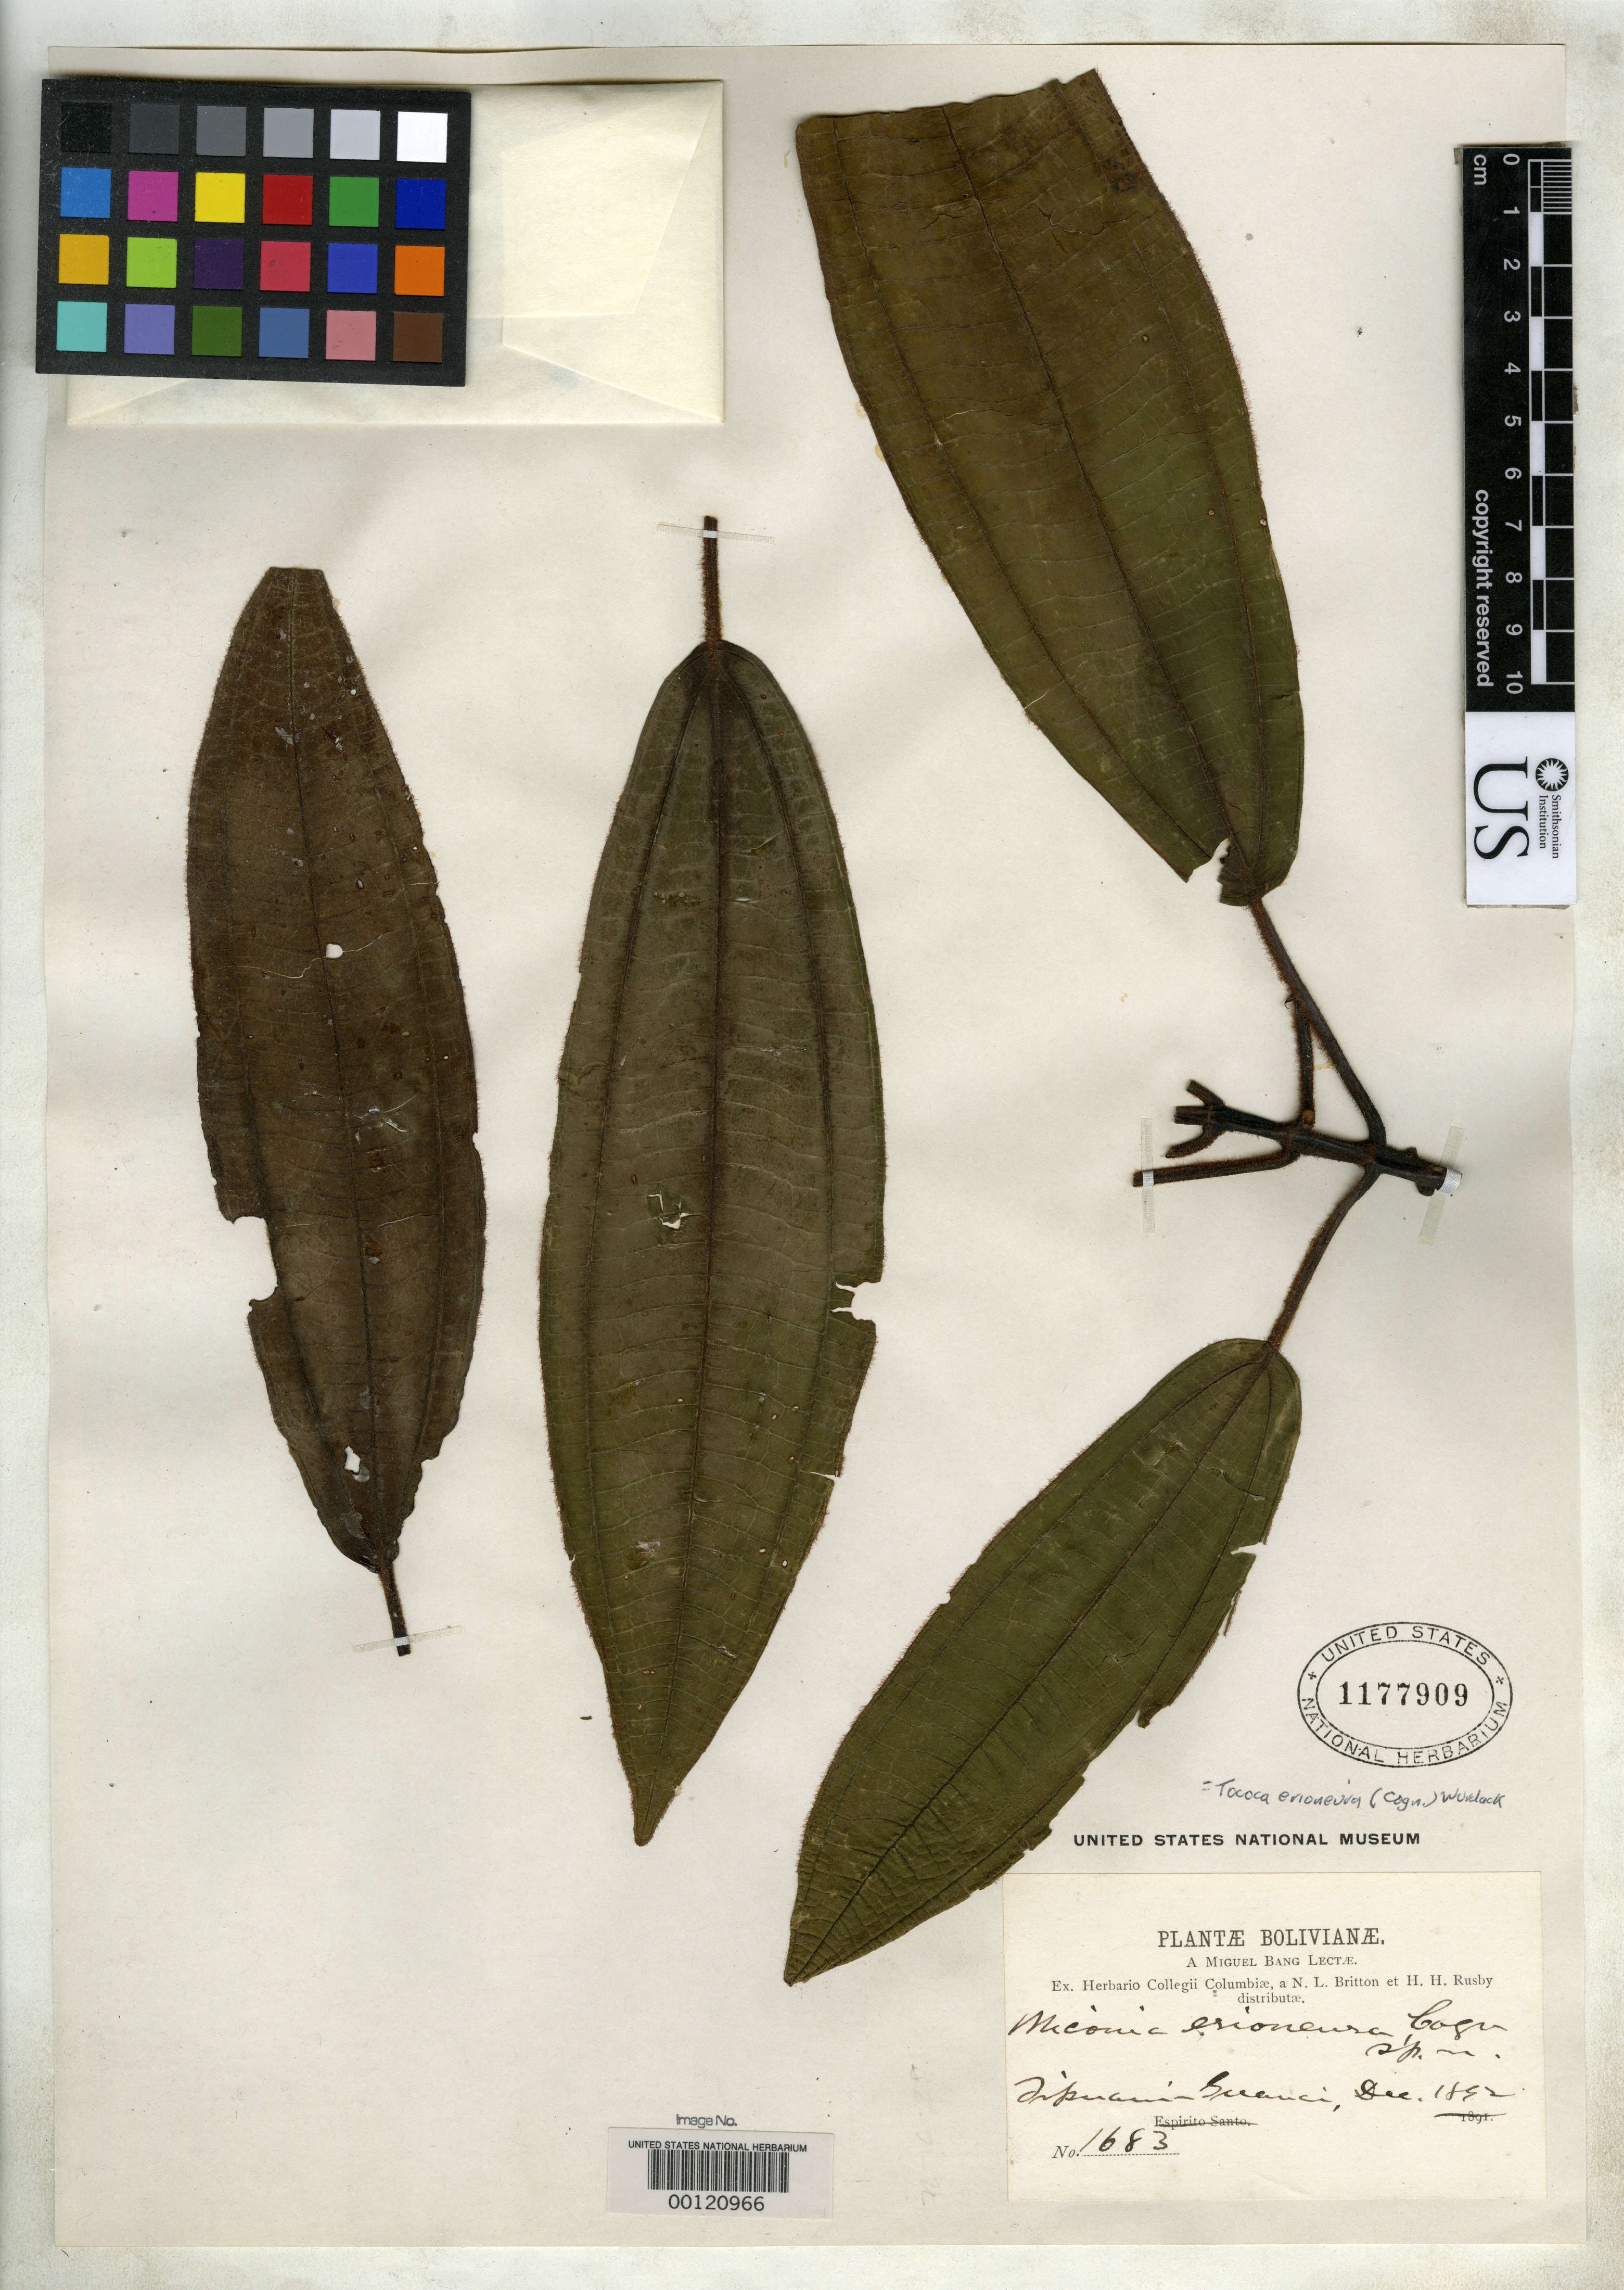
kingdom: Plantae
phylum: Tracheophyta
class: Magnoliopsida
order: Myrtales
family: Melastomataceae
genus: Miconia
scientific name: Miconia erioneura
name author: Cogn.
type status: Isotype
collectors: M. Bang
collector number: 1683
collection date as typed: Dec 1892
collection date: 1892-12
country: Bolivia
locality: Between Tipuani and Guanai.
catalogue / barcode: US 1177909